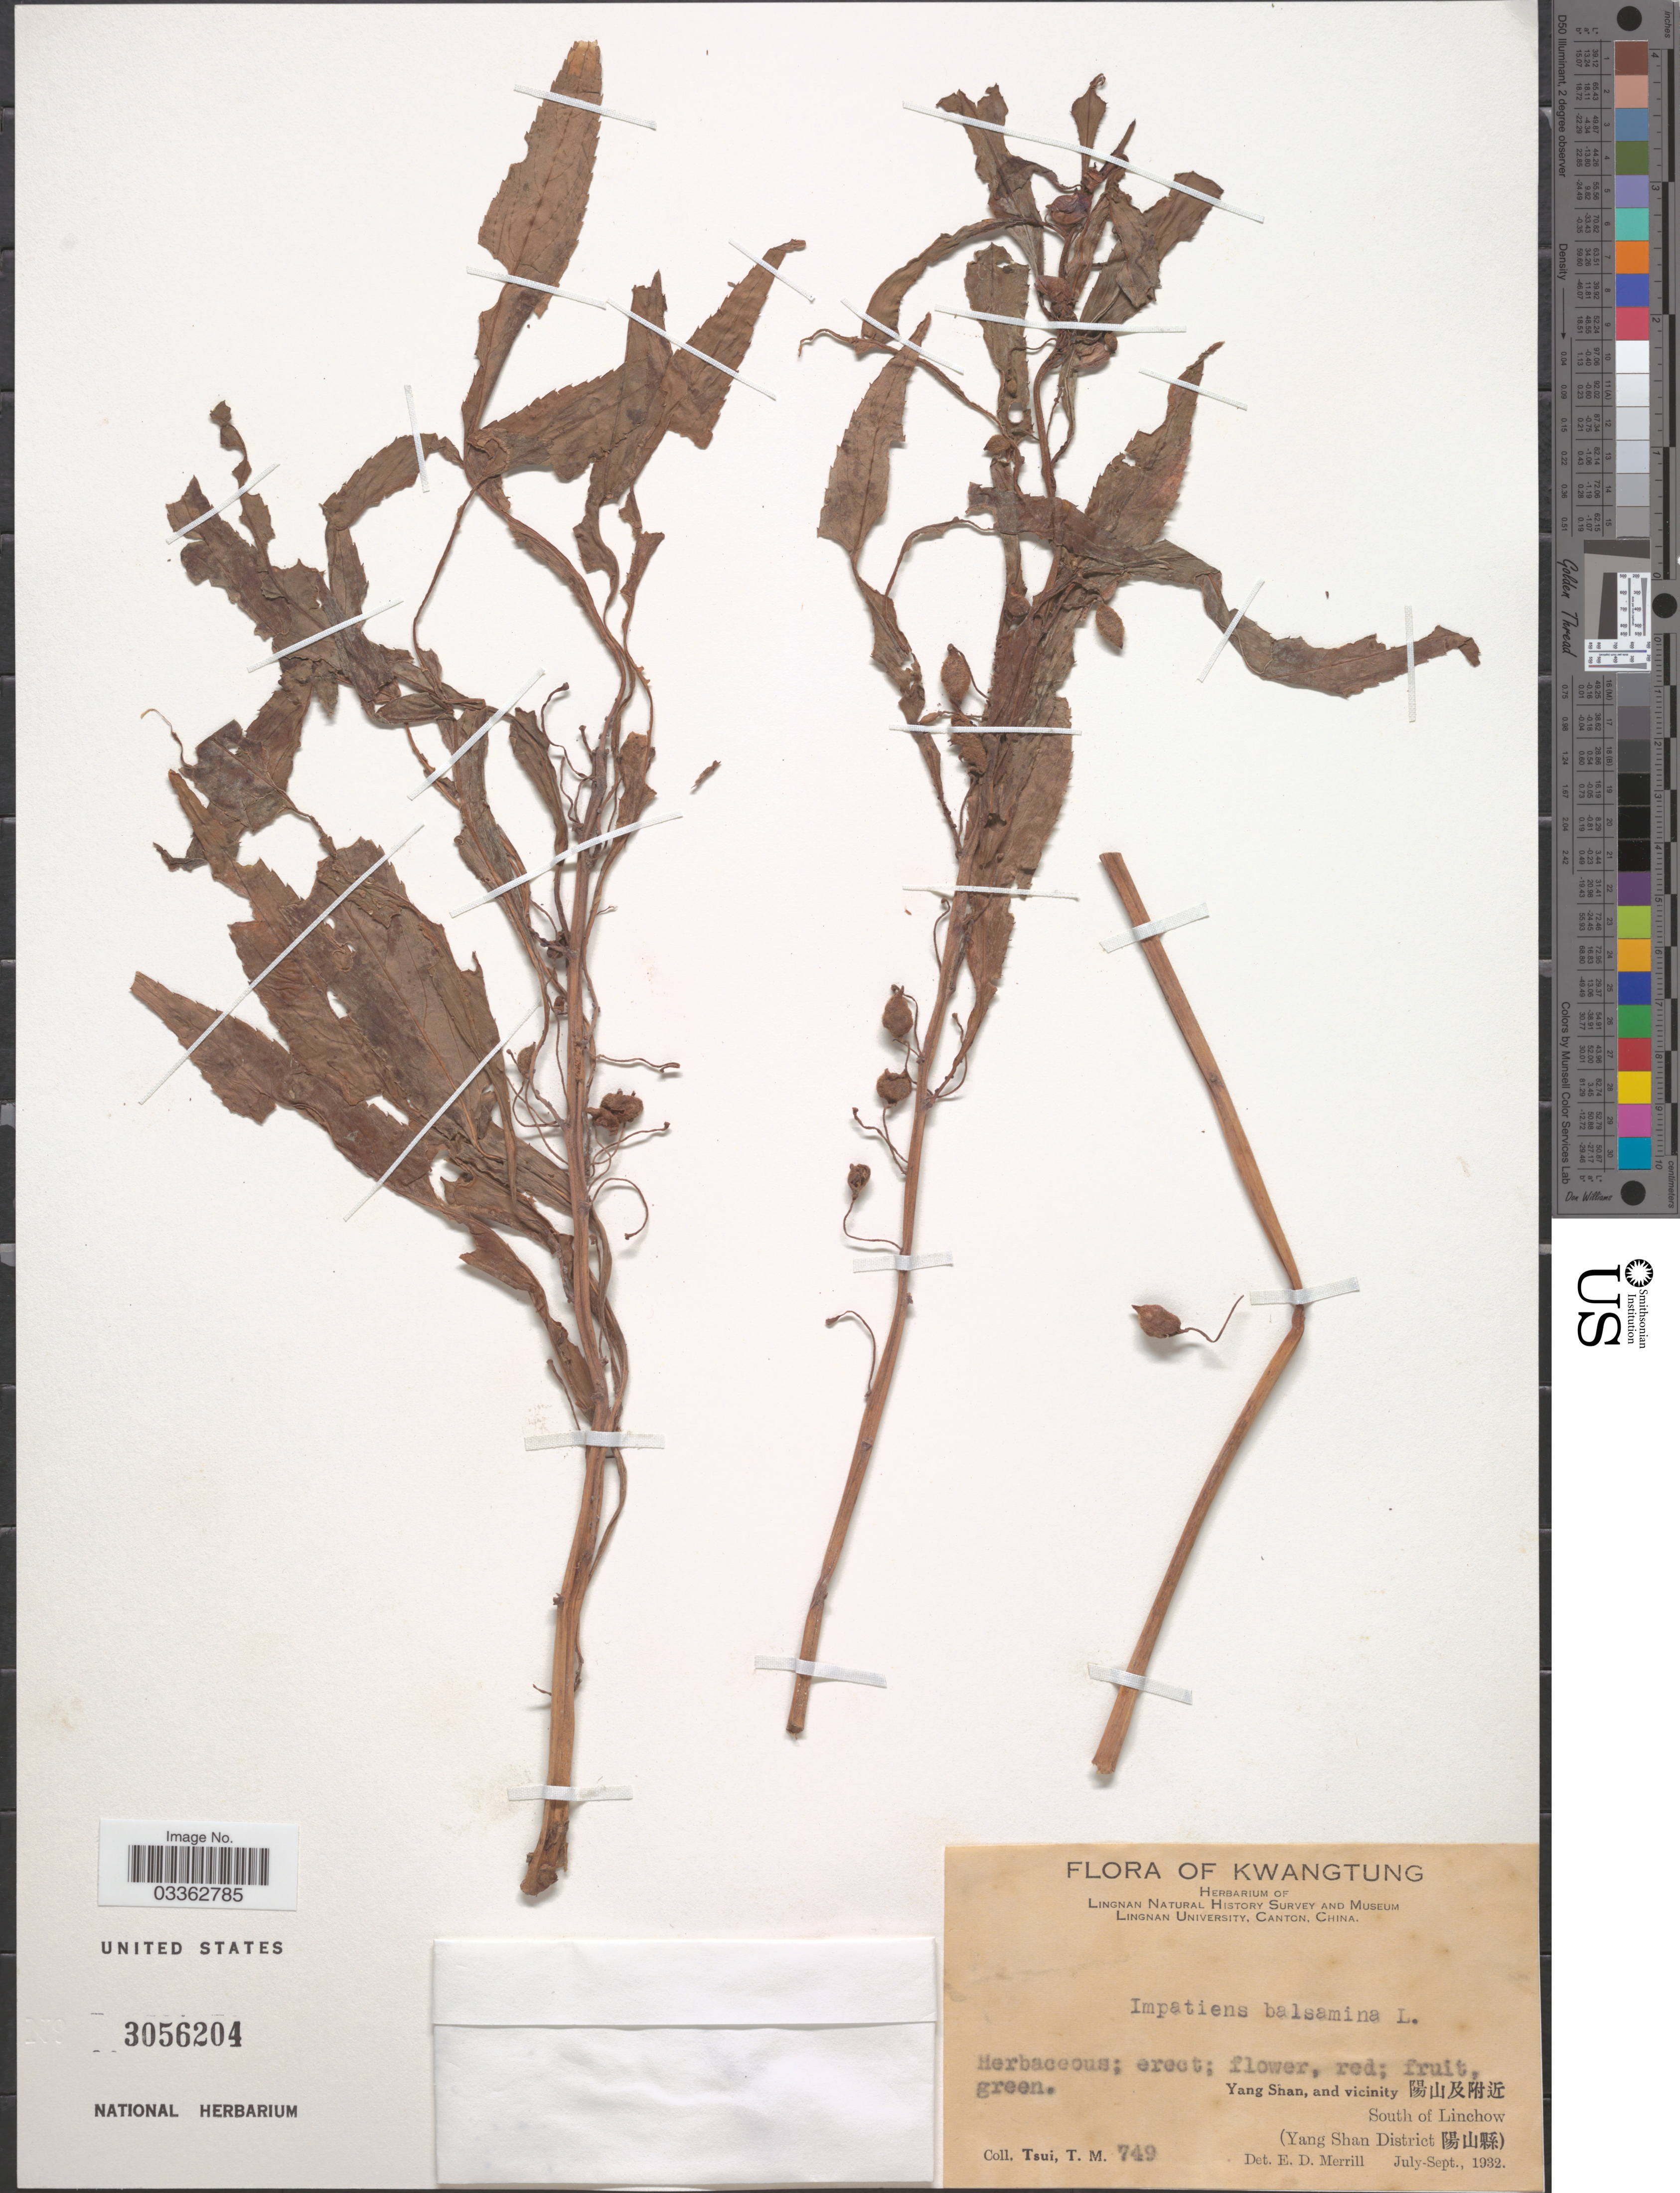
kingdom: Plantae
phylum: Tracheophyta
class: Magnoliopsida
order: Ericales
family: Balsaminaceae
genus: Impatiens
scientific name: Impatiens balsamina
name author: L.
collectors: T. Tsui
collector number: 749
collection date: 1932-07/1932-09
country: China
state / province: Guangdong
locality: Kwangtung. Yang Shan, and vicinity X. South of Lichow (Yang Shan District X).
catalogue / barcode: US 3056204